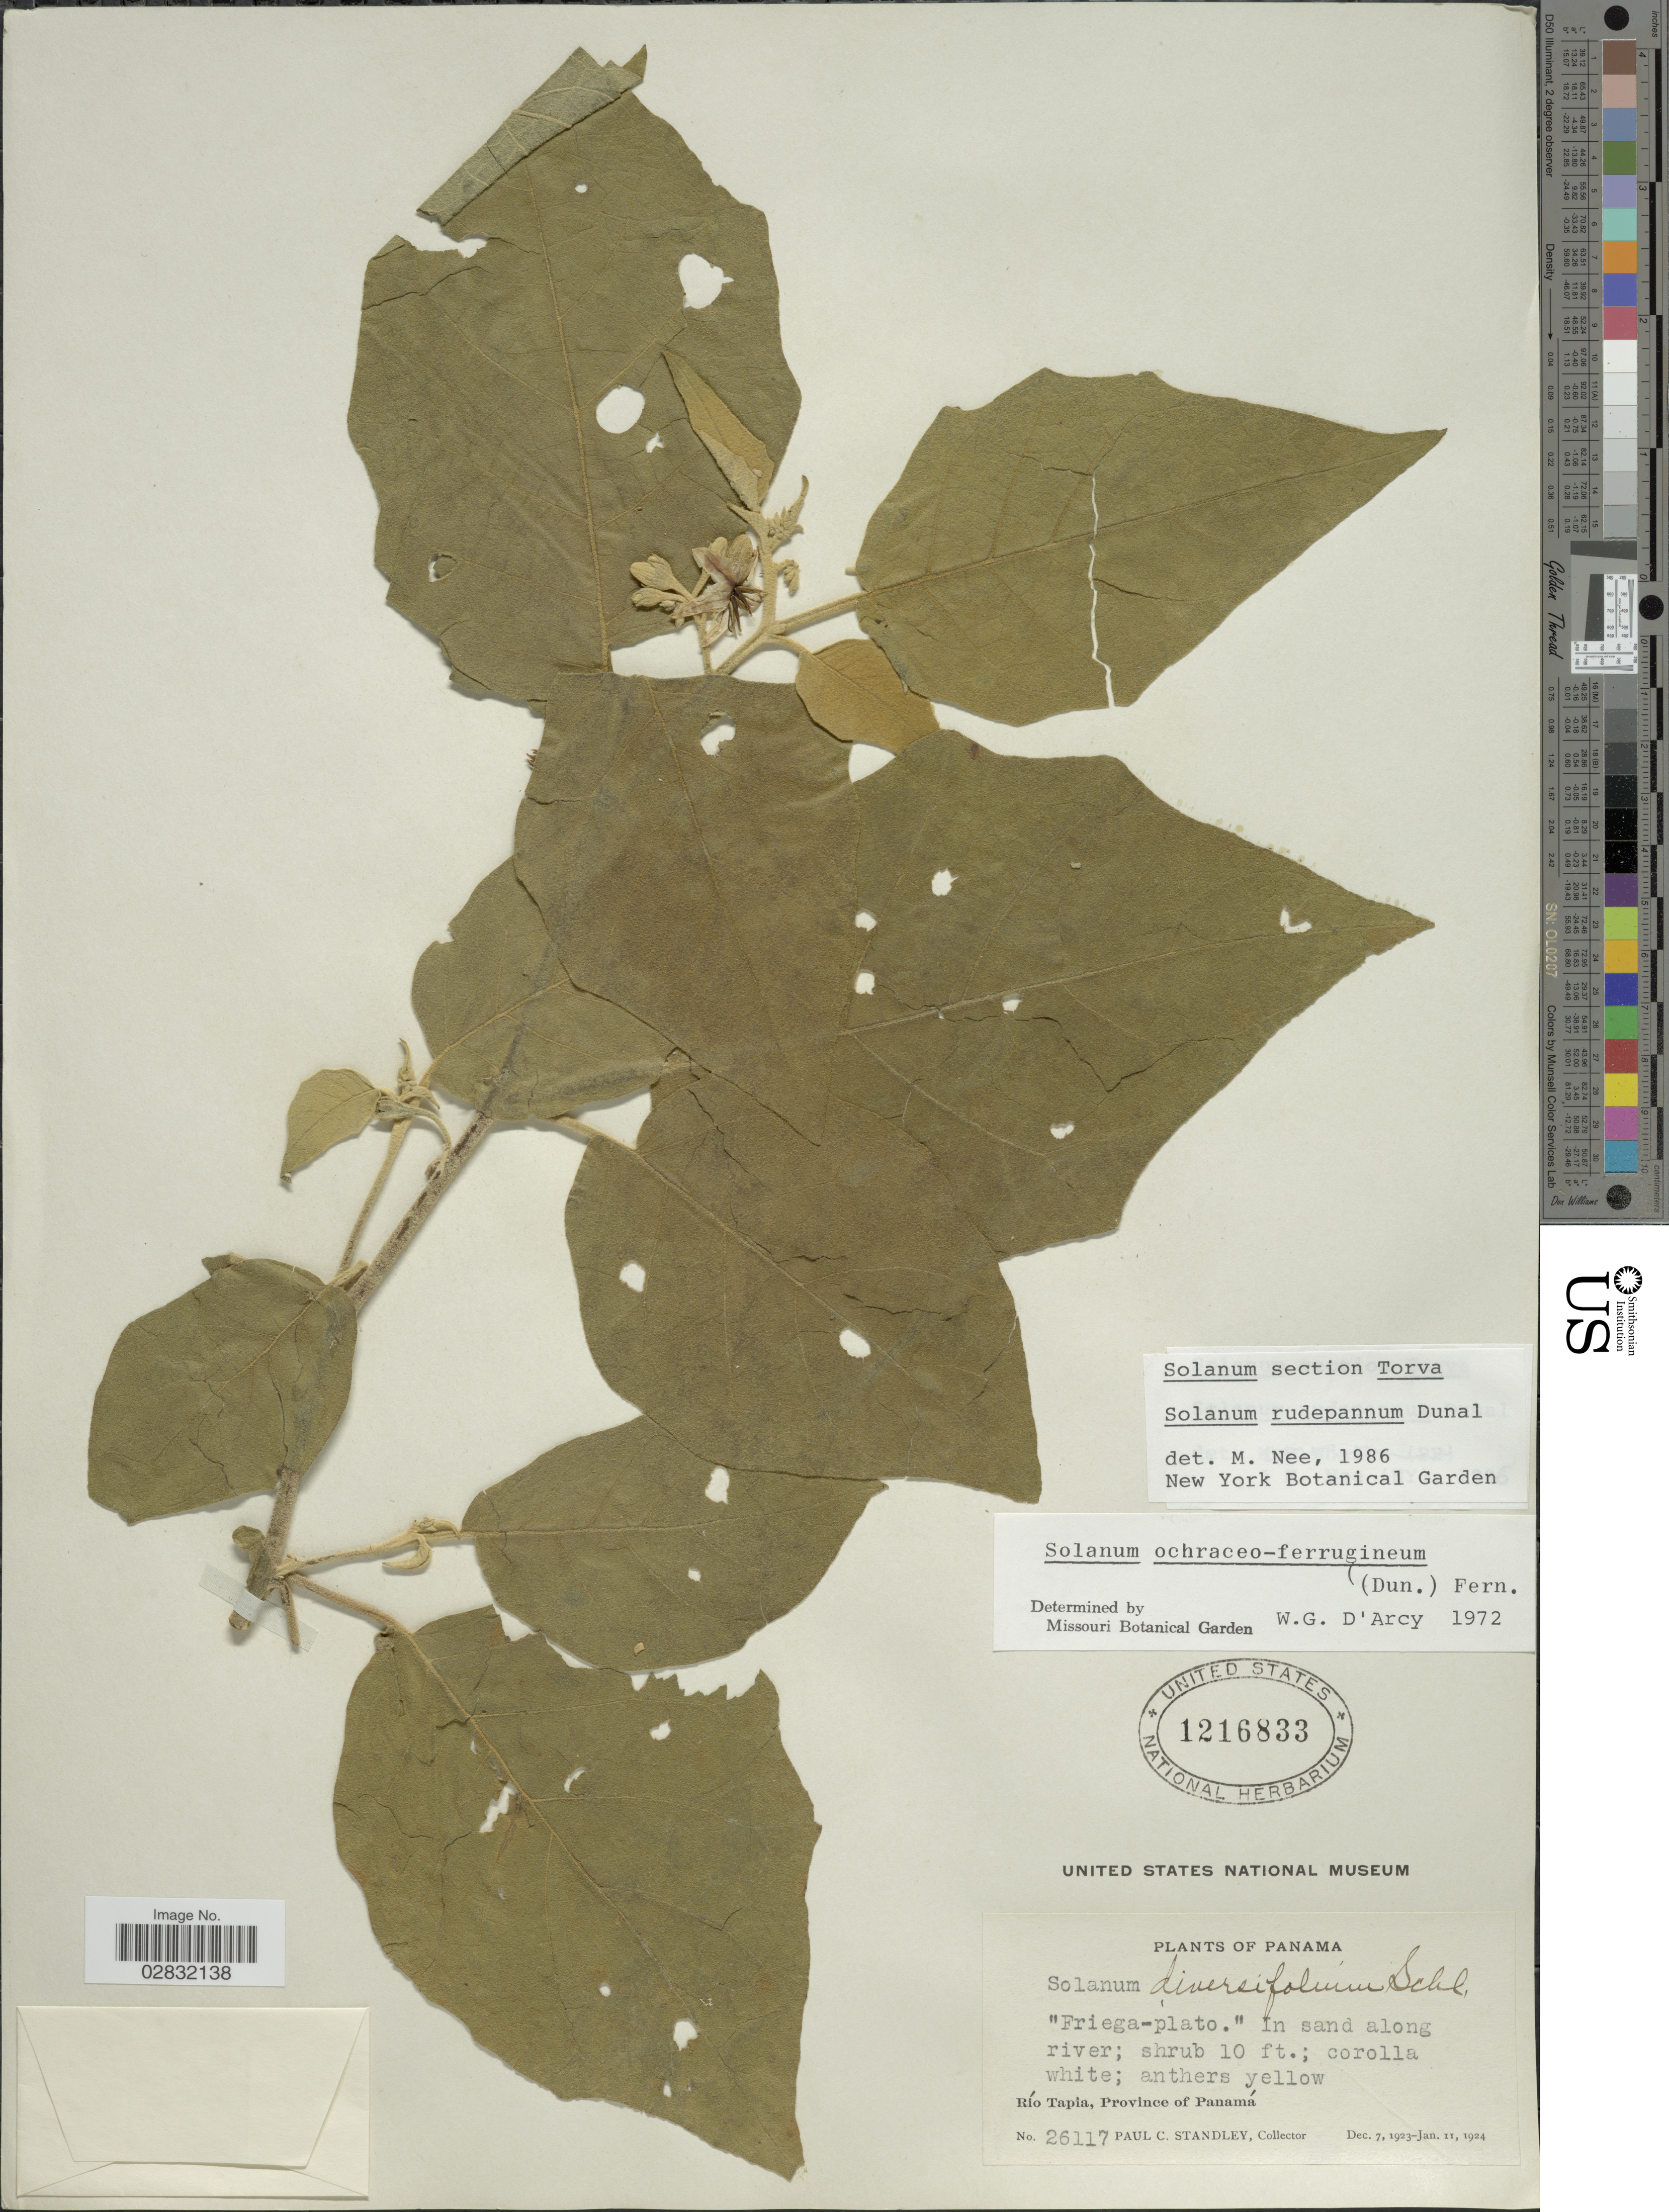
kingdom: Plantae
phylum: Tracheophyta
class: Magnoliopsida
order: Solanales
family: Solanaceae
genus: Solanum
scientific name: Solanum rudepannum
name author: Dunal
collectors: P. C. Standley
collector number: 26117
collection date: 1923-12-07/1924-01-11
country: Panama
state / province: Panamá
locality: Río Tapia, Province of Panamá.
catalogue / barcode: US 1216833